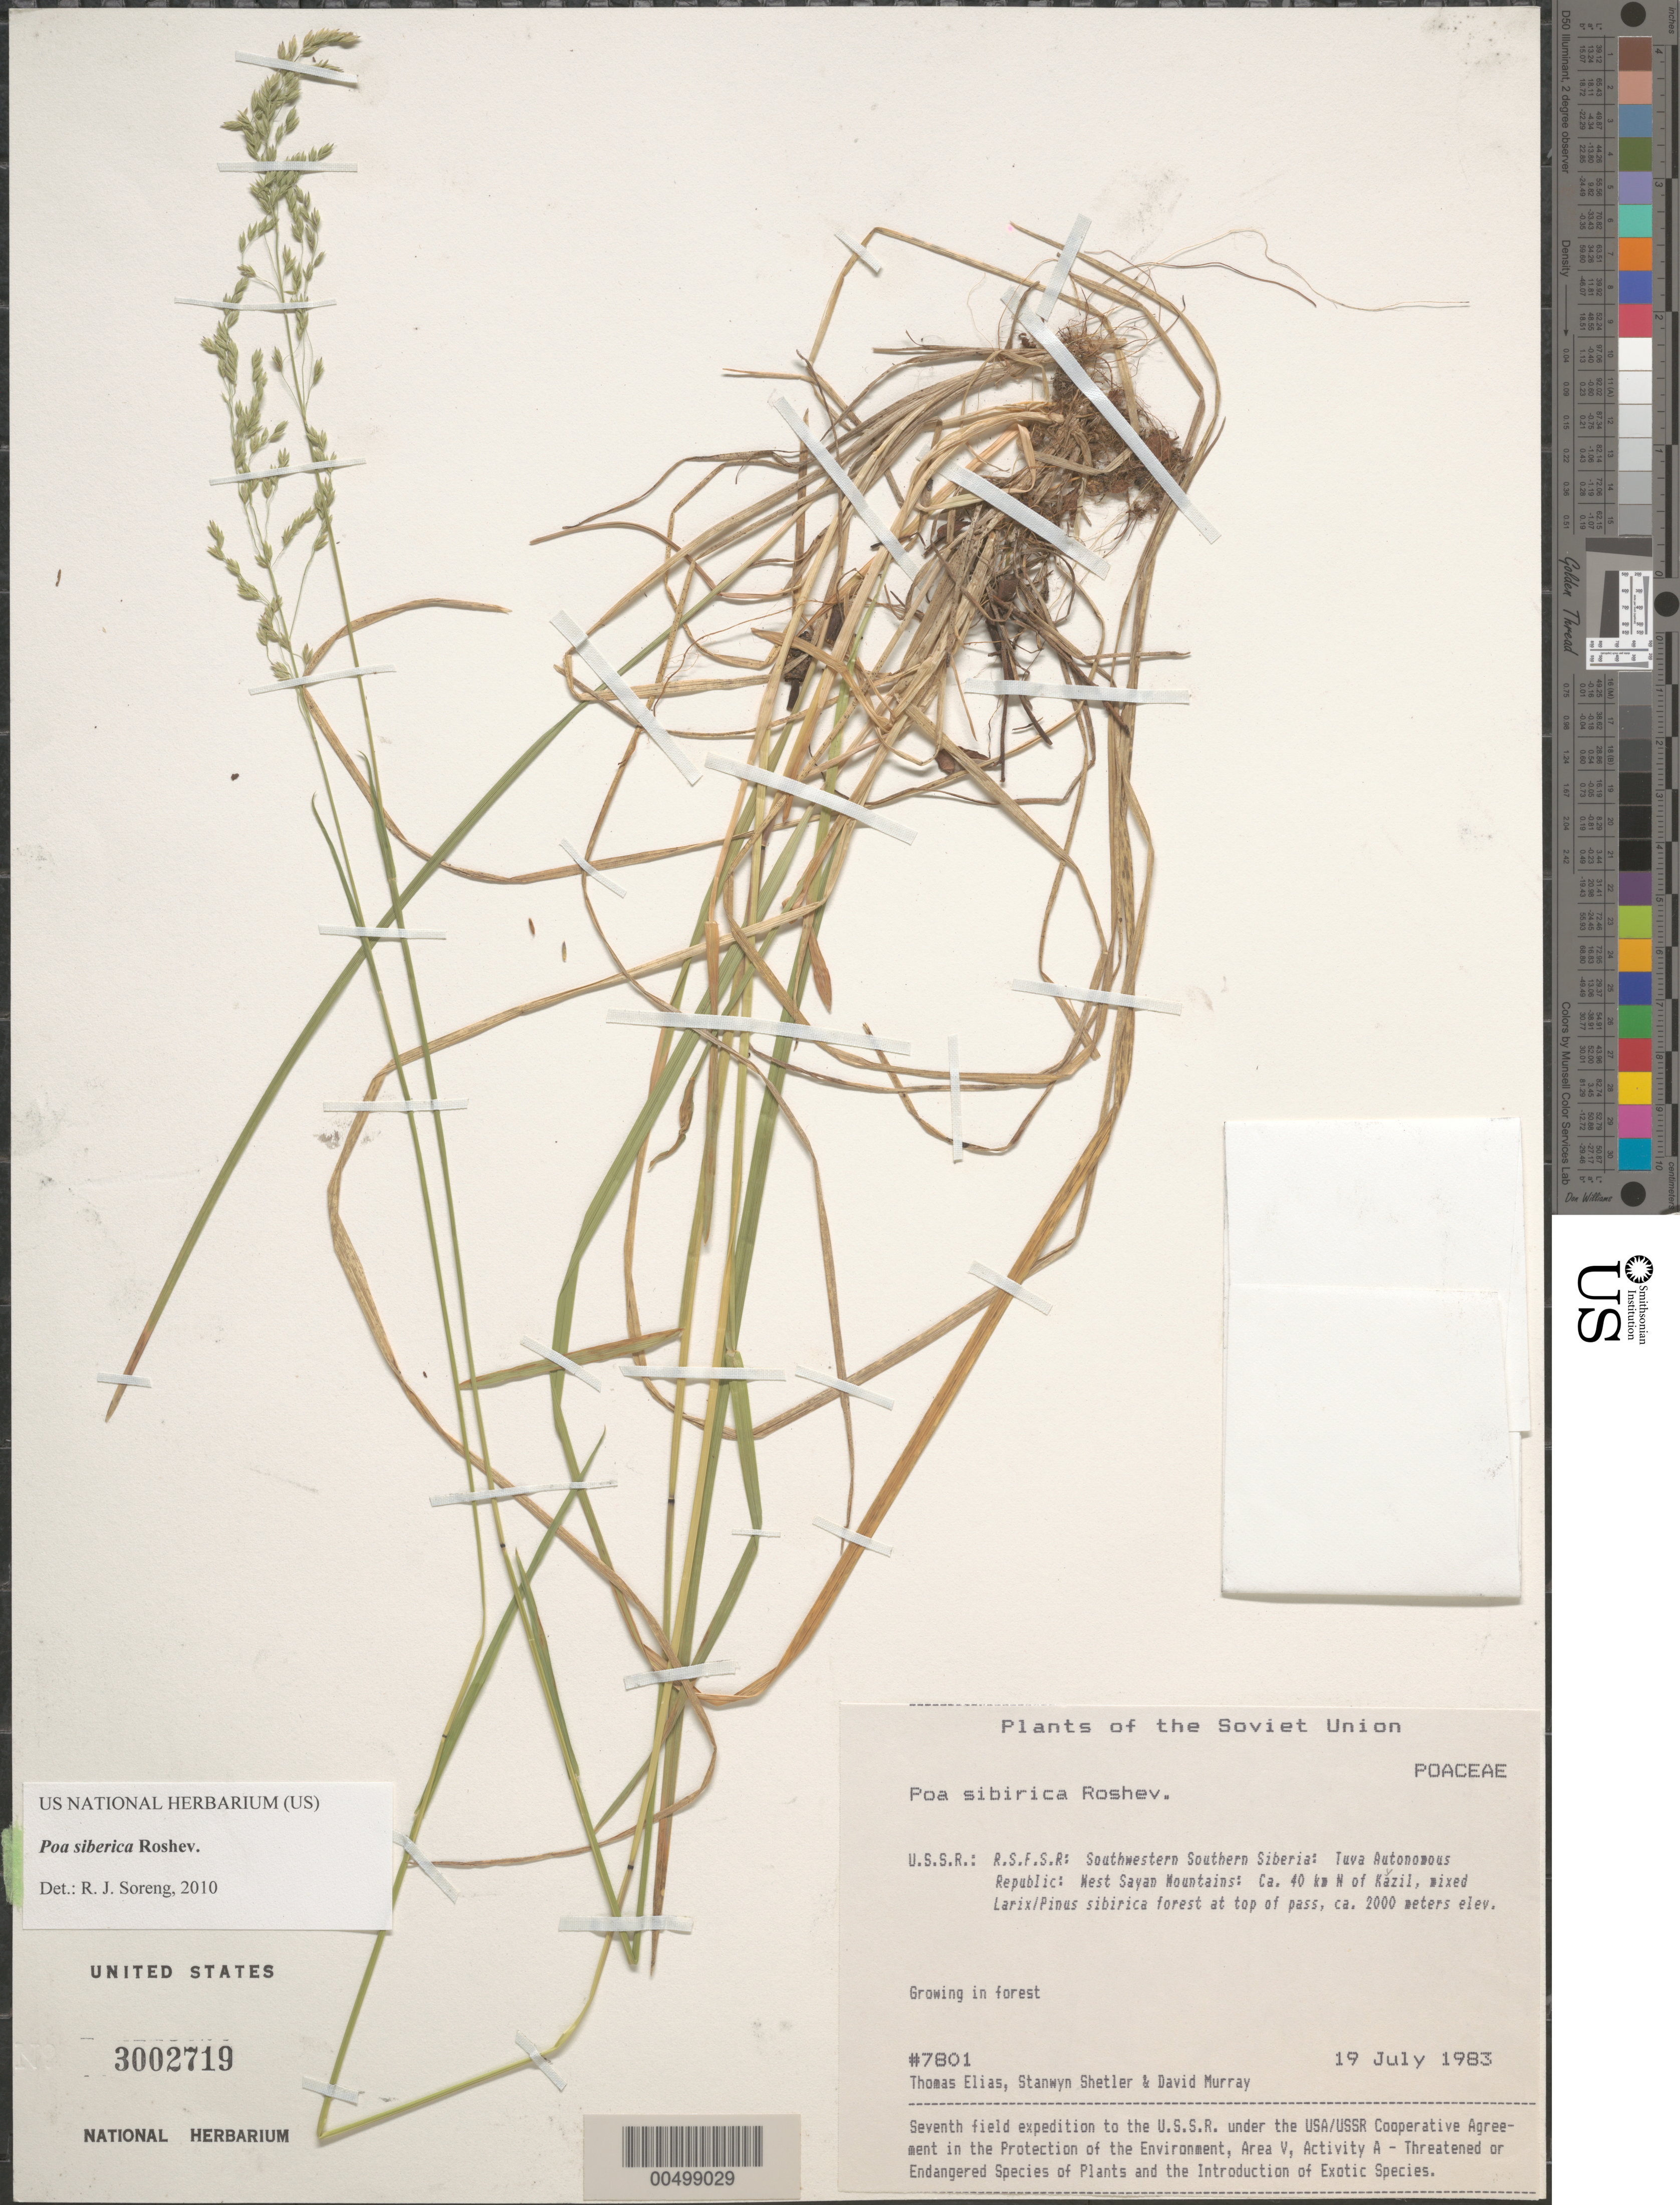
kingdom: Plantae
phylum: Tracheophyta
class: Liliopsida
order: Poales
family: Poaceae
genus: Poa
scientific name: Poa sibirica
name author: Roshev.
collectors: T. Elias, S. Shetler & D. F. Murray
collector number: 7801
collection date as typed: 19 Jul 1983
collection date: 1983-07-19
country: Russian Federation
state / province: Tuva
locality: West Sayan Mountains, ca. 40 km N of Kazil [Kyzyl]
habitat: mixed Larix/Pinus sibirica forest at top of pass; growing in forest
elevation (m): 2000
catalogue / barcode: US 3002719